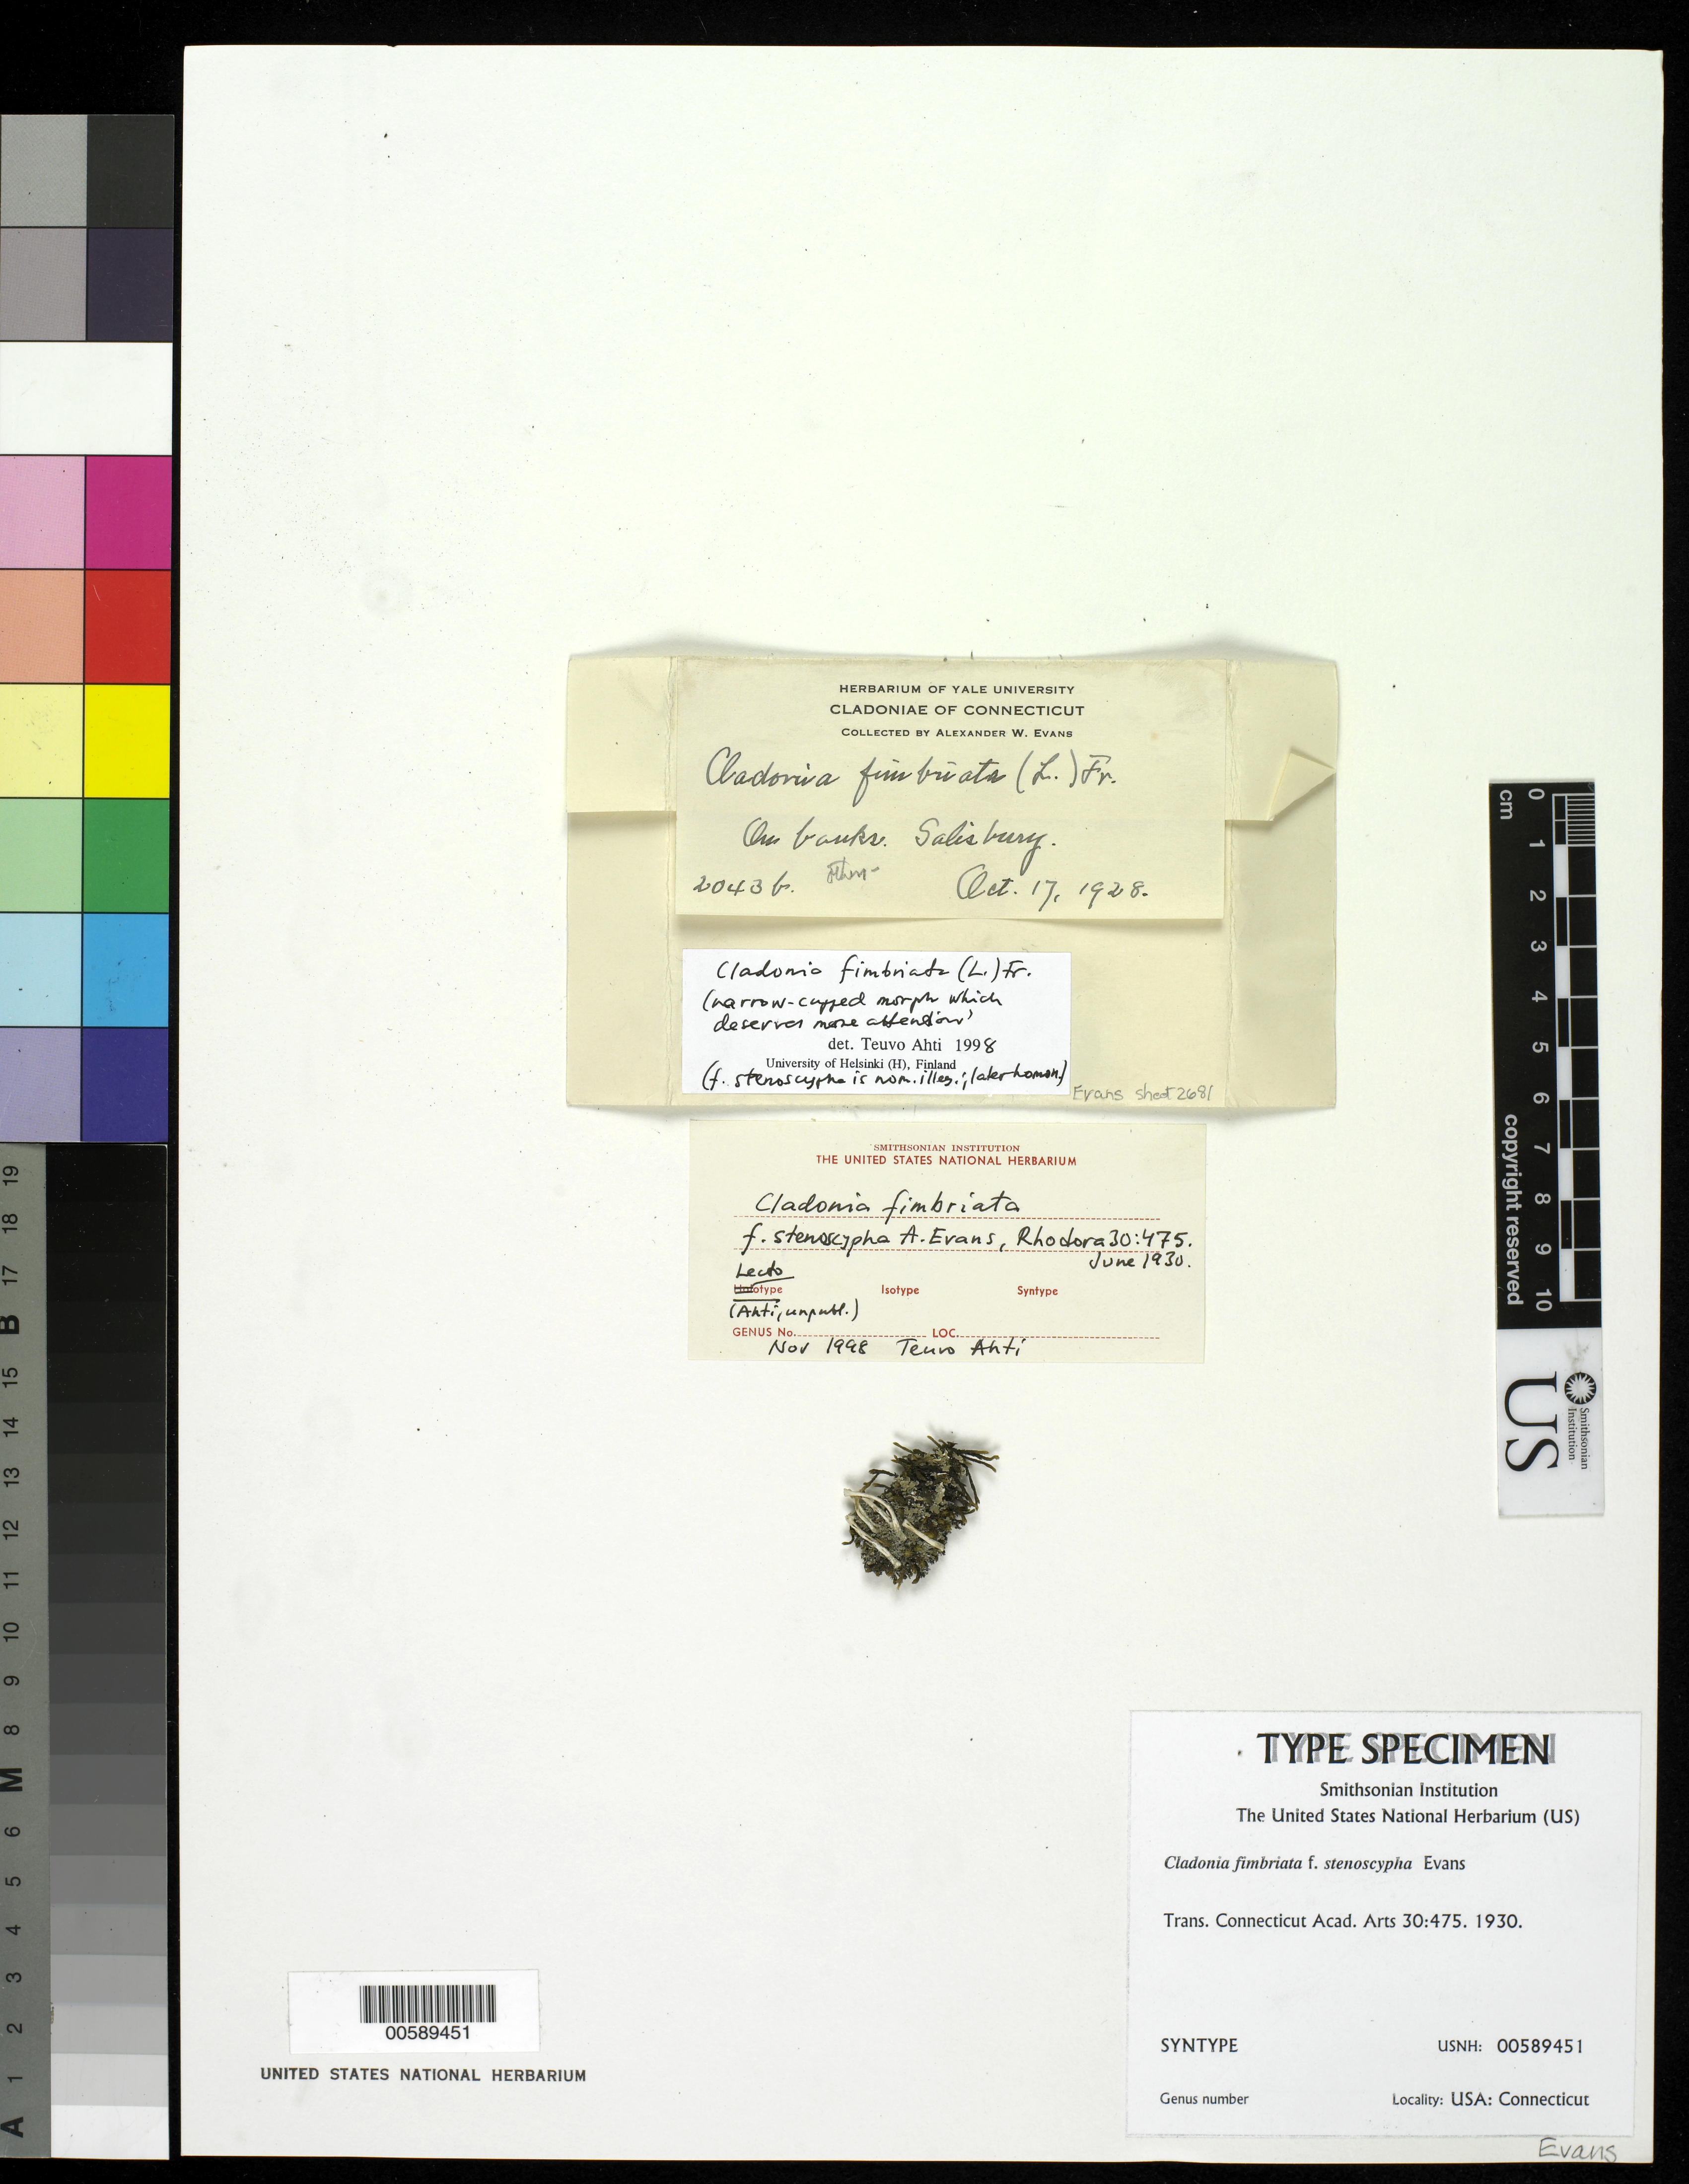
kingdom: Fungi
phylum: Ascomycota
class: Lecanoromycetes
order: Lecanorales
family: Cladoniaceae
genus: Cladonia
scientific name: Cladonia fimbriata f. stenoscypha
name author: A. Evans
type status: Syntype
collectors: A. W. Evans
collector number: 2043 b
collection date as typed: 17 Oct 1928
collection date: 1928-10-17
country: United States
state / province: Connecticut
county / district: Litchfield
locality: Salisbury.